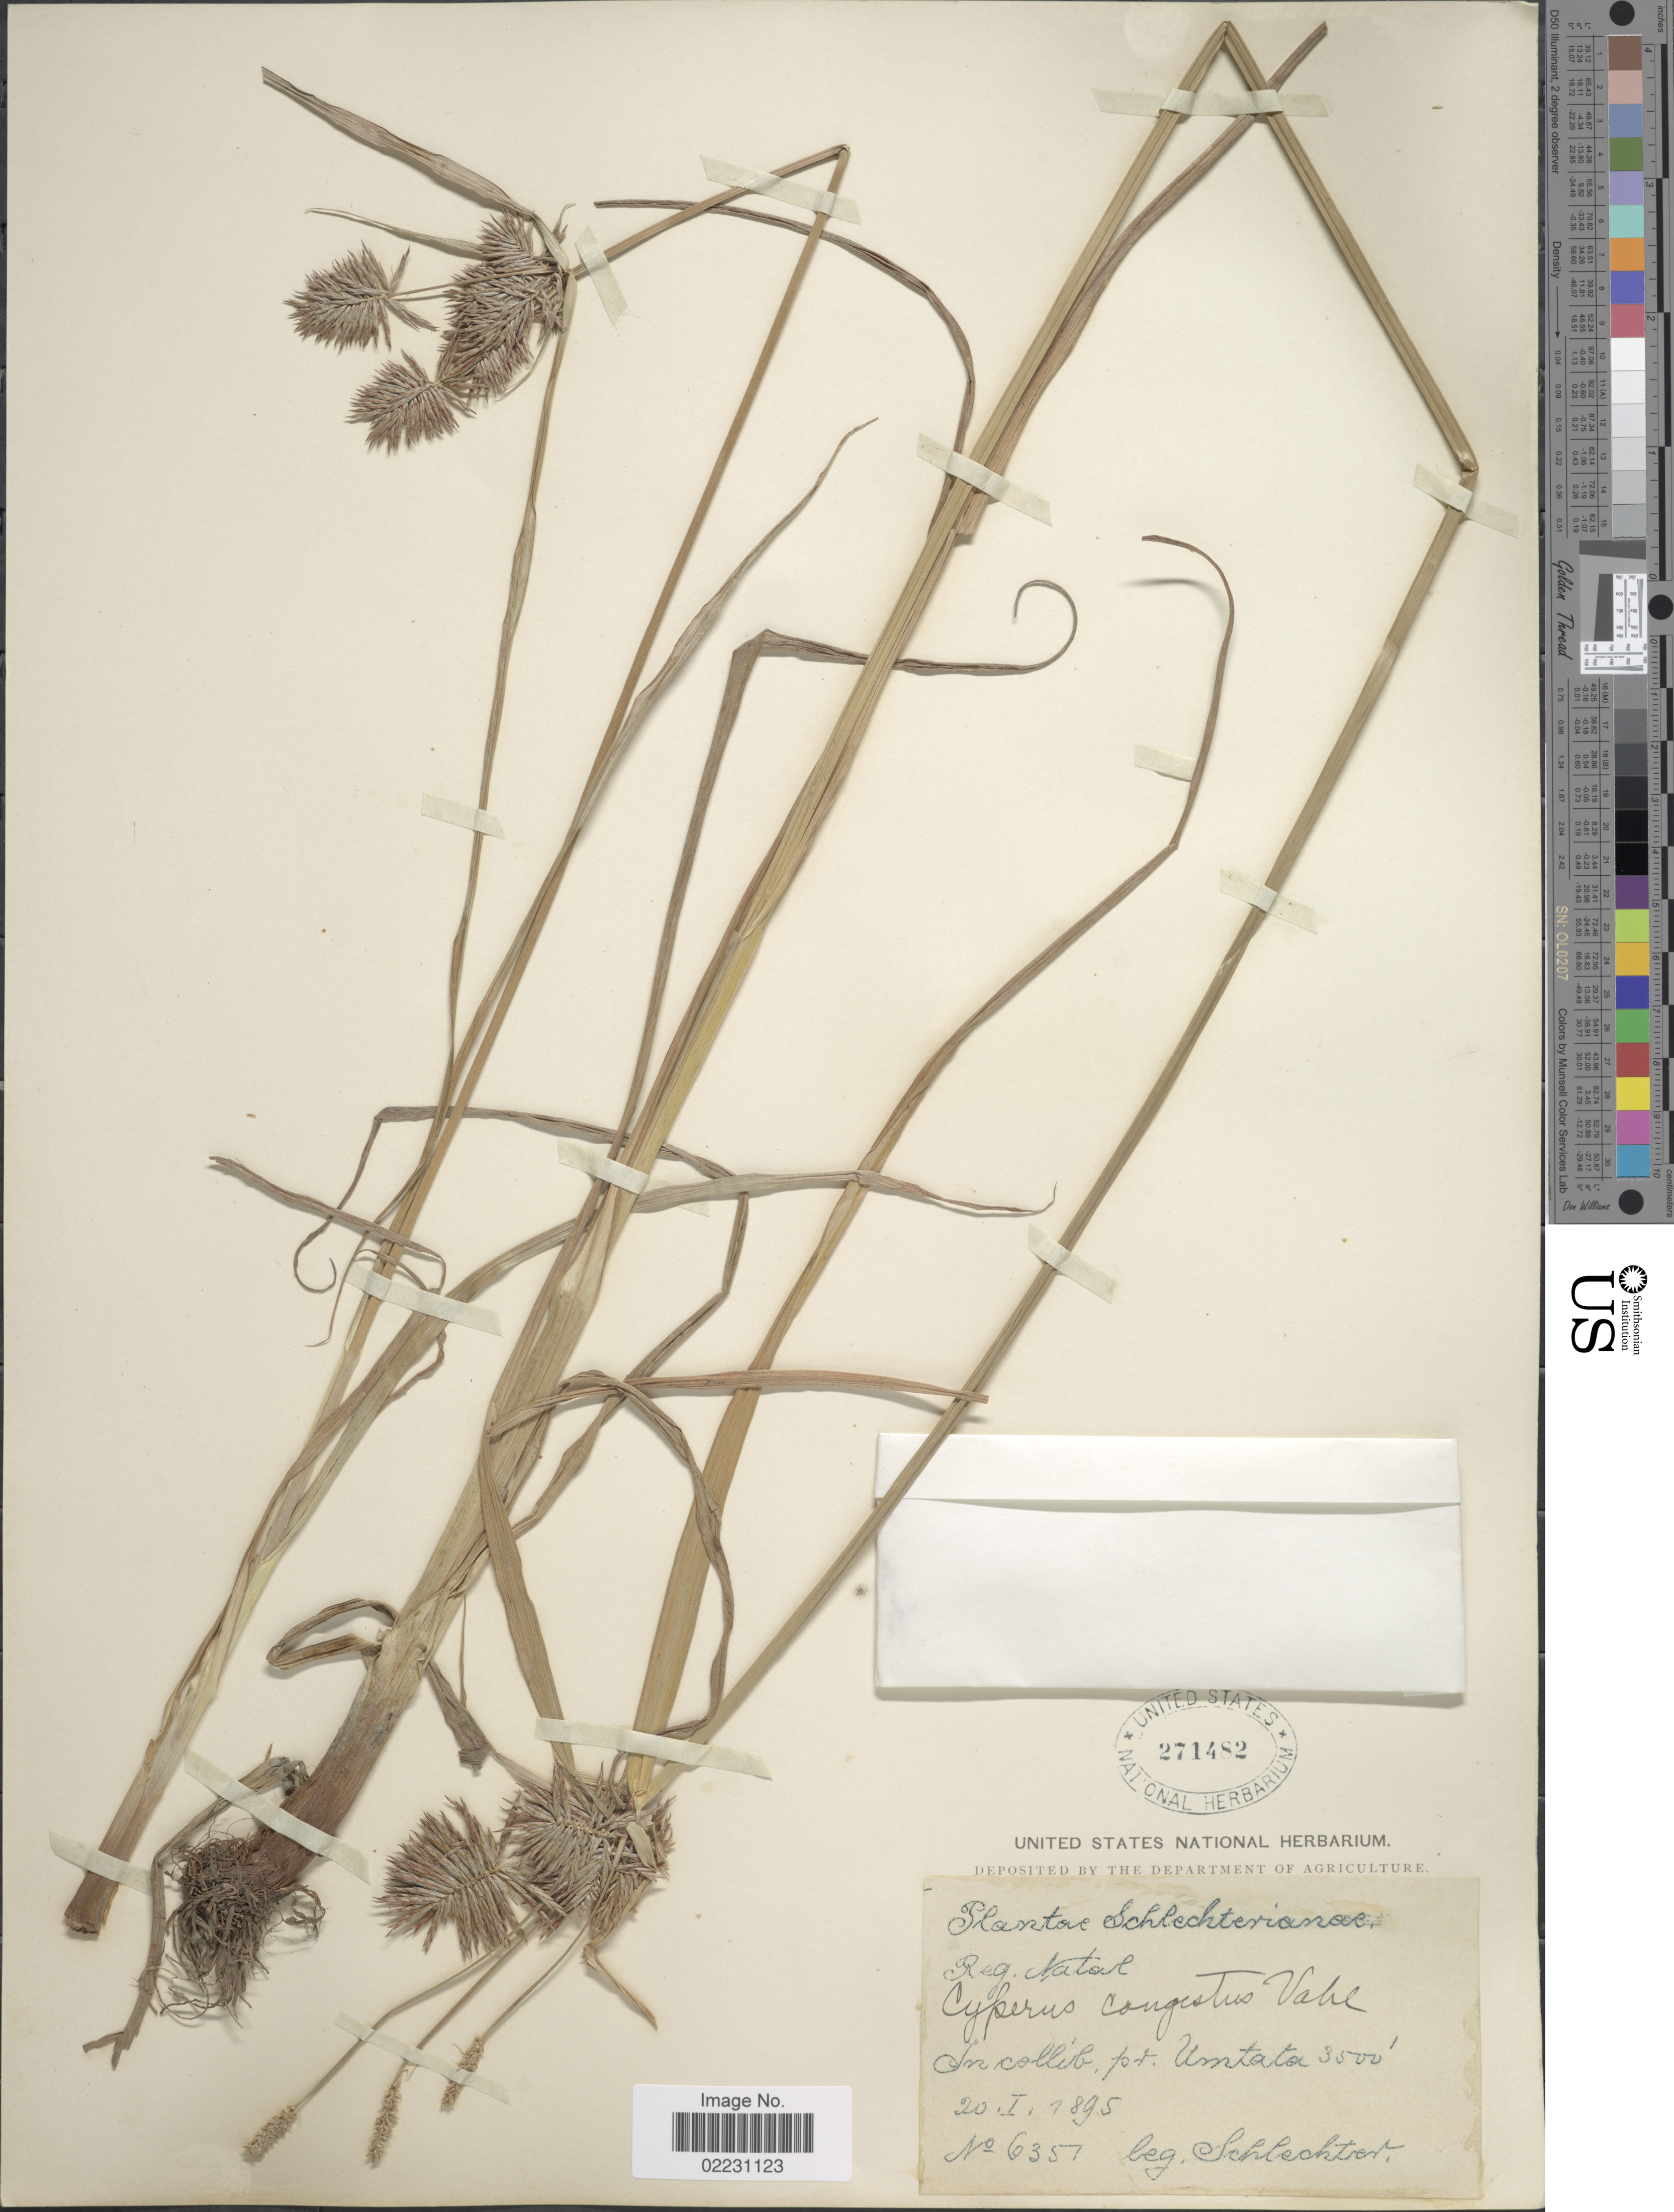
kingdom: Plantae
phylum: Tracheophyta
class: Liliopsida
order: Poales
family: Cyperaceae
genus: Cyperus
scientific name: Cyperus congestus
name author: Vahl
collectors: Schlechter, --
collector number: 6351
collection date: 1895-01-20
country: South Africa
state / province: KwaZulu-Natal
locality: Reg. Natal. In collib. pr. Umtata.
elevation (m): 1067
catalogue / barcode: US 271482